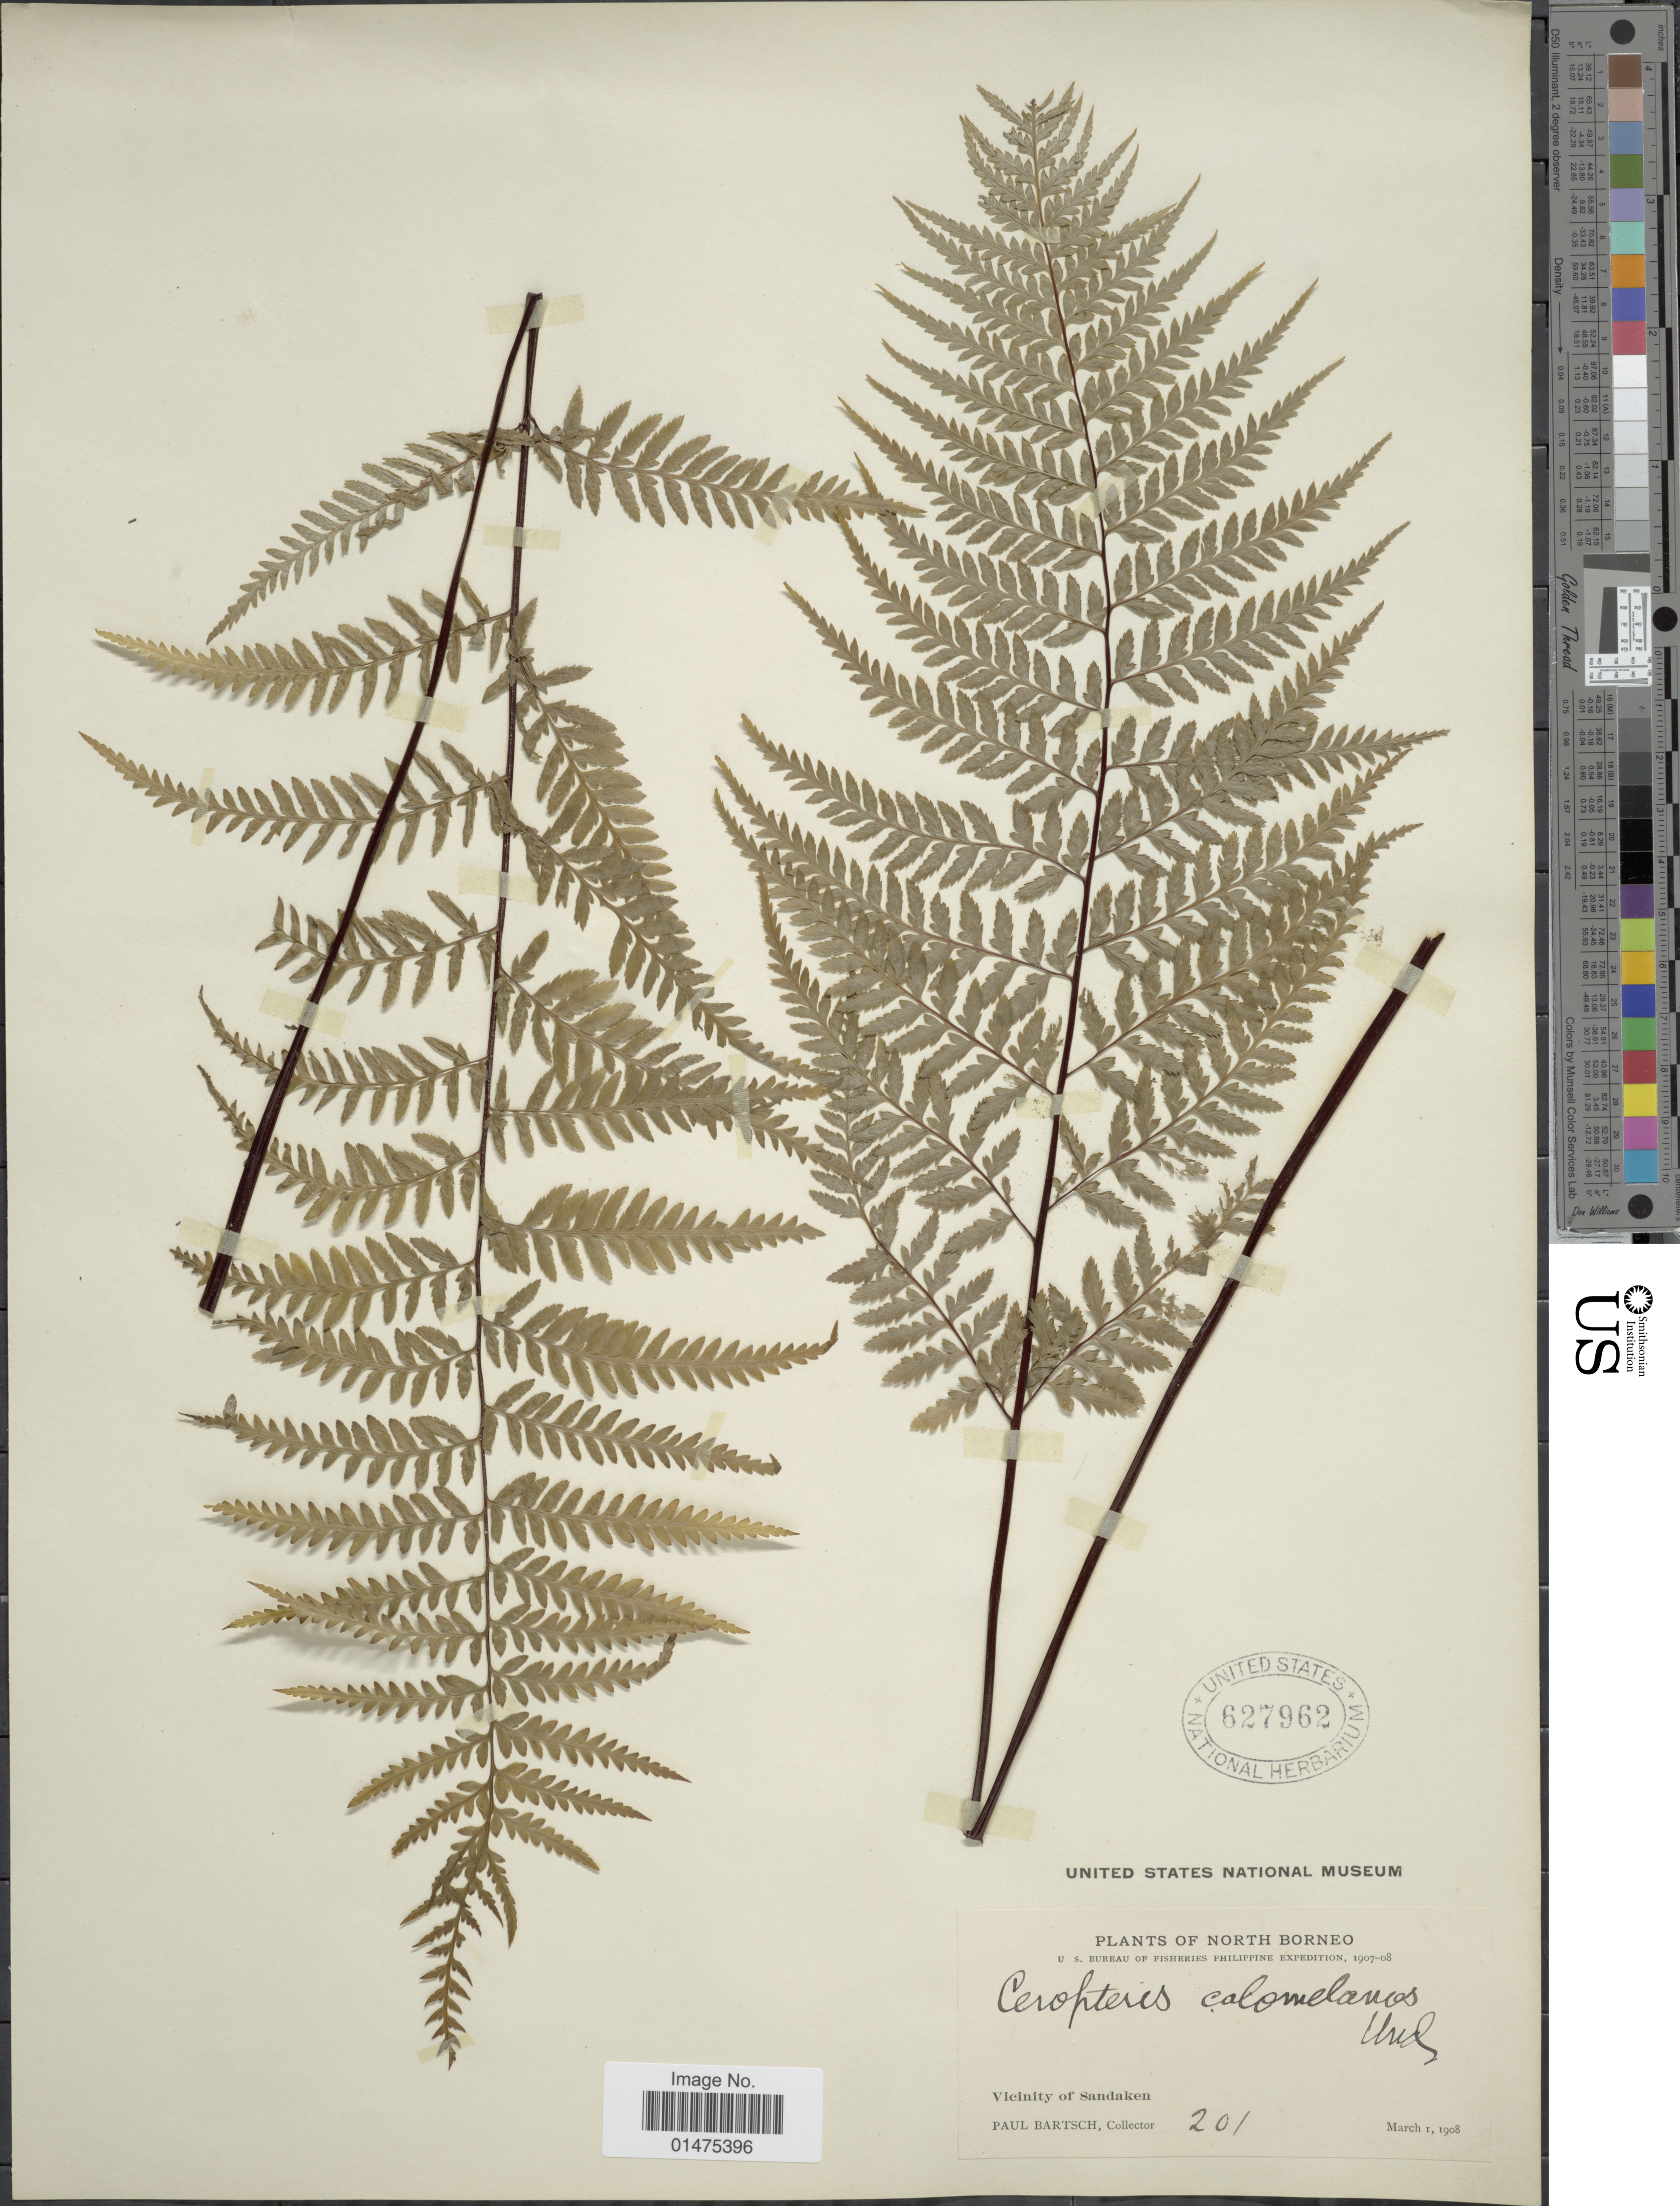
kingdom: Plantae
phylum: Tracheophyta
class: Polypodiopsida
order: Polypodiales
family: Pteridaceae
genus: Pityrogramma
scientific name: Pityrogramma calomelanos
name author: (L.) Link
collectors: P. Bartsch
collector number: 201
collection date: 1908-03-01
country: Malaysia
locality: North Borneo, Vicinity of Sandaken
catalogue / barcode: US 627962